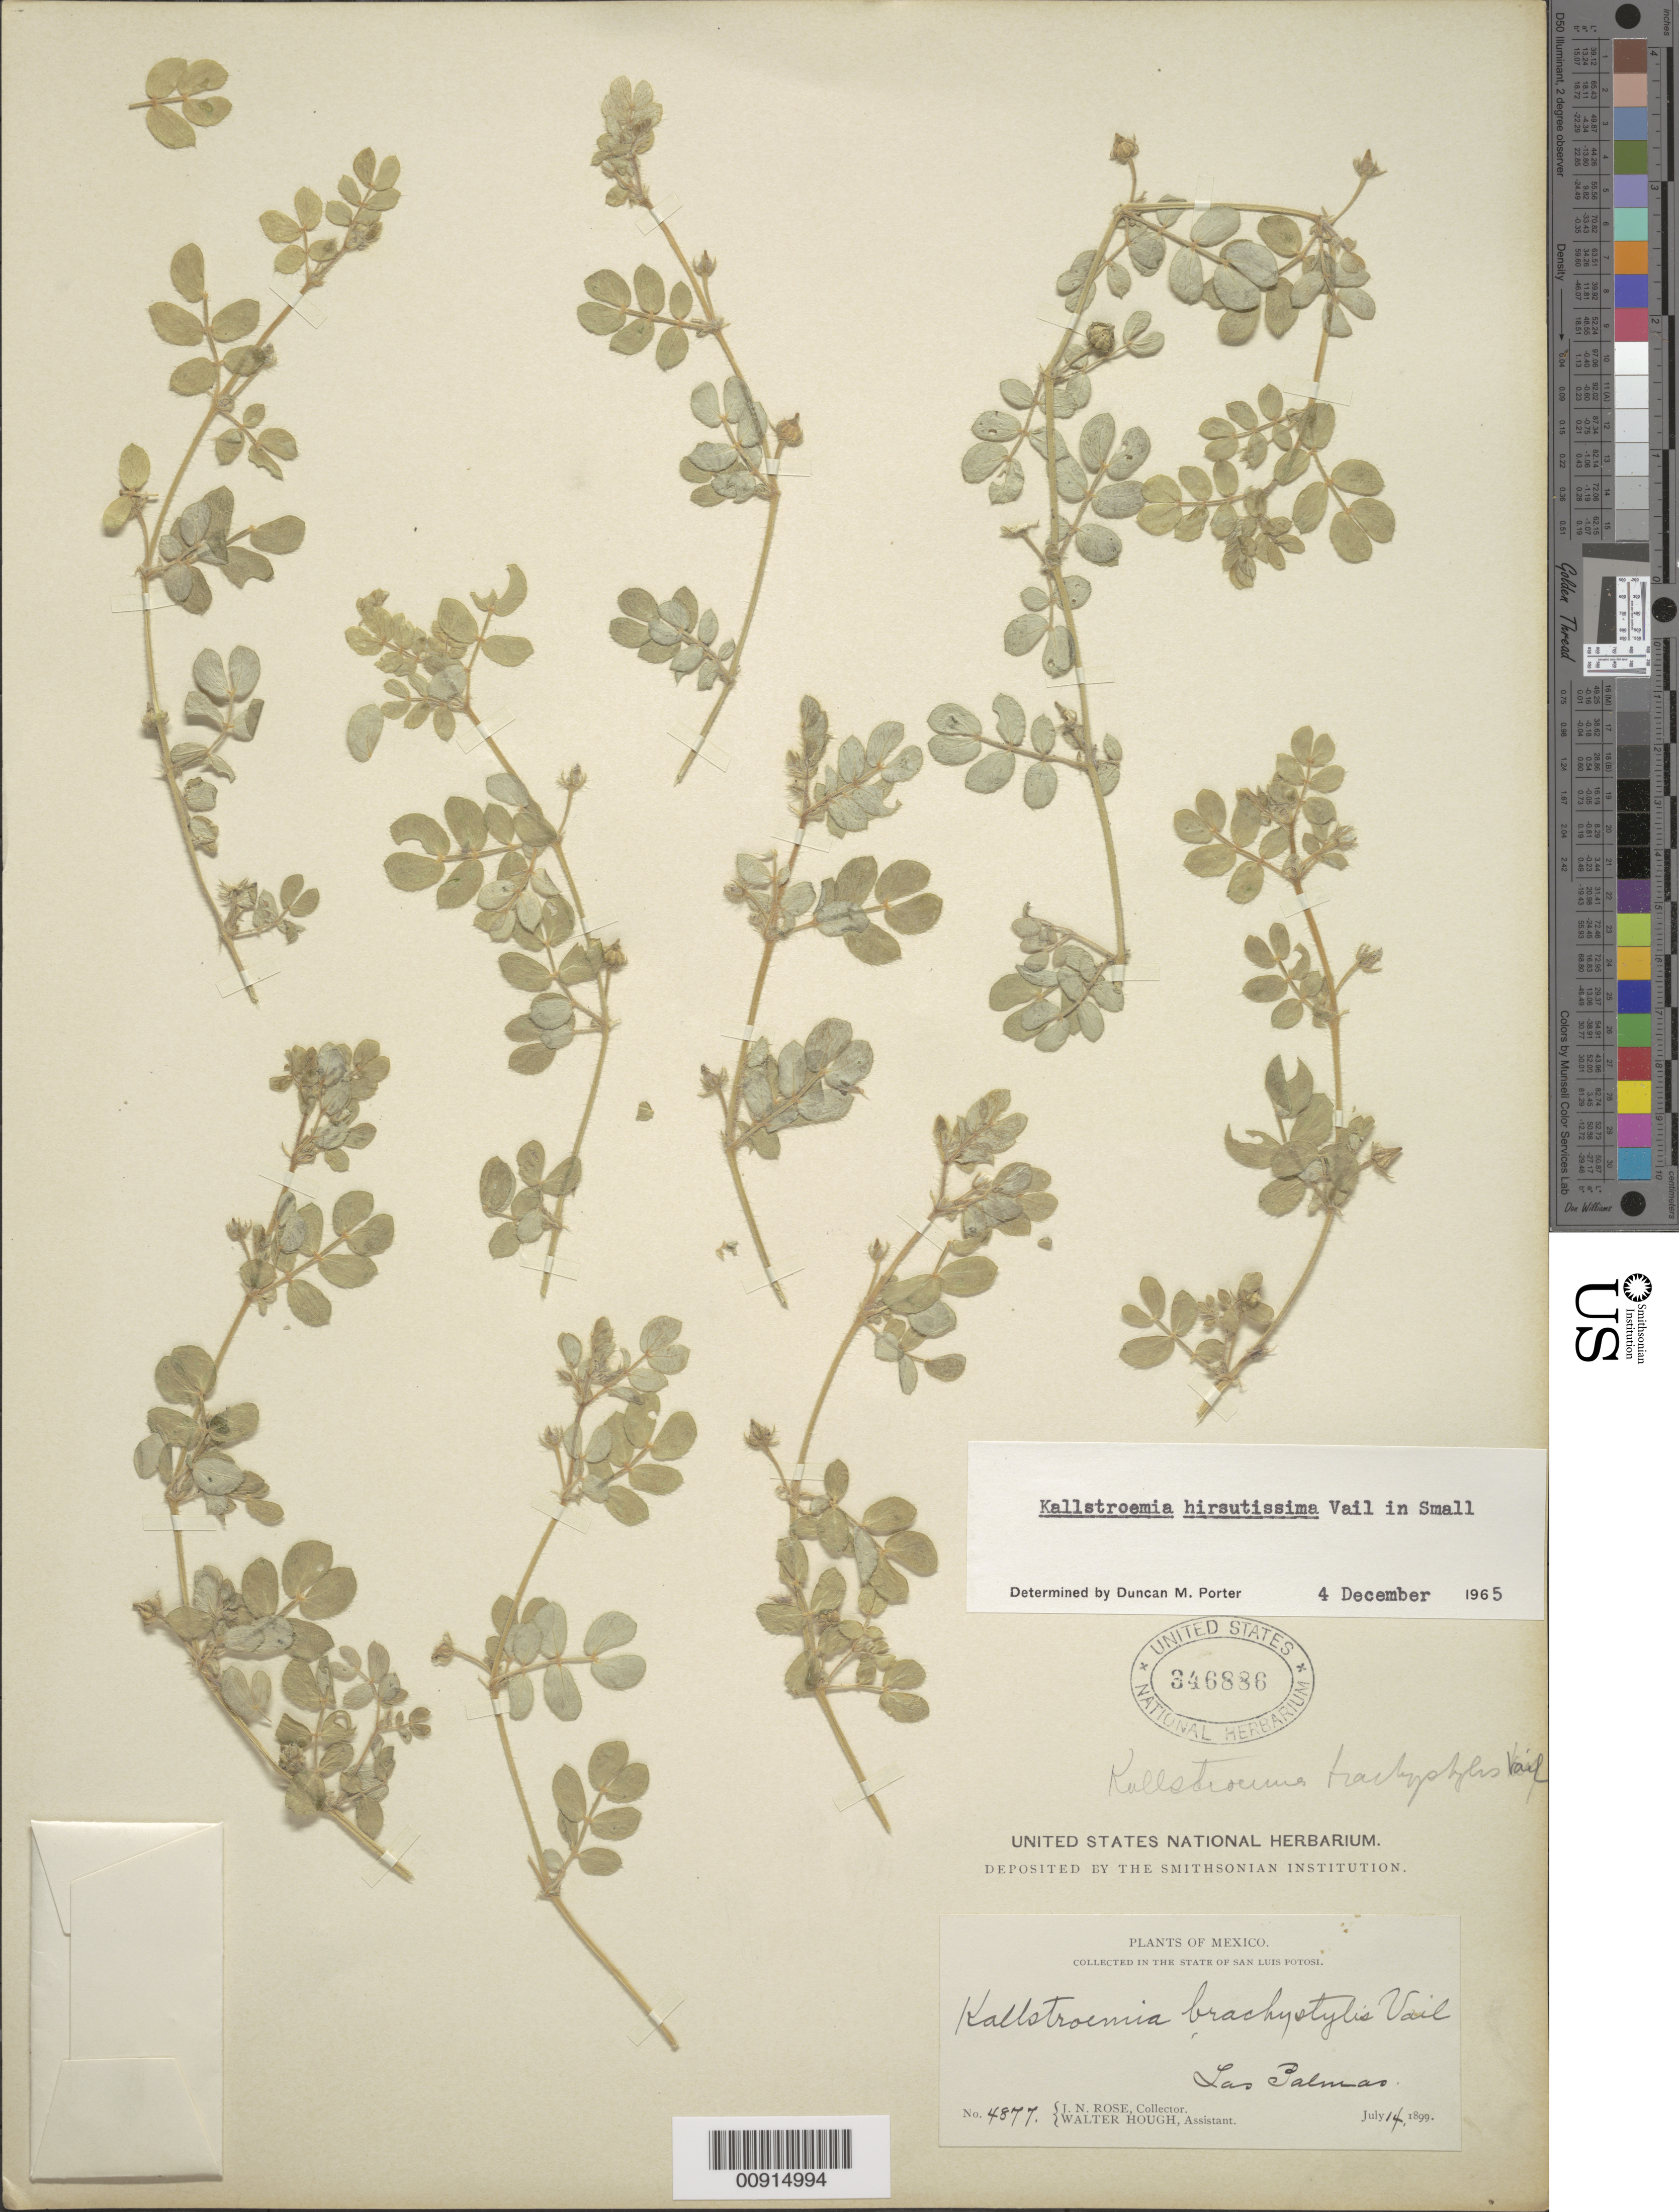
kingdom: Plantae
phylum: Tracheophyta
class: Magnoliopsida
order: Zygophyllales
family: Zygophyllaceae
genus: Kallstroemia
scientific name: Kallstroemia hirsutissima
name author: Vail in Small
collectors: J. N. Rose & W. Hough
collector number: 4877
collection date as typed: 14 Jul 1899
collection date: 1899-07-14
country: Mexico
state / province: San Luis Potosí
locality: Las Palmas, State of San Luis Potosí.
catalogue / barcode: US 346886